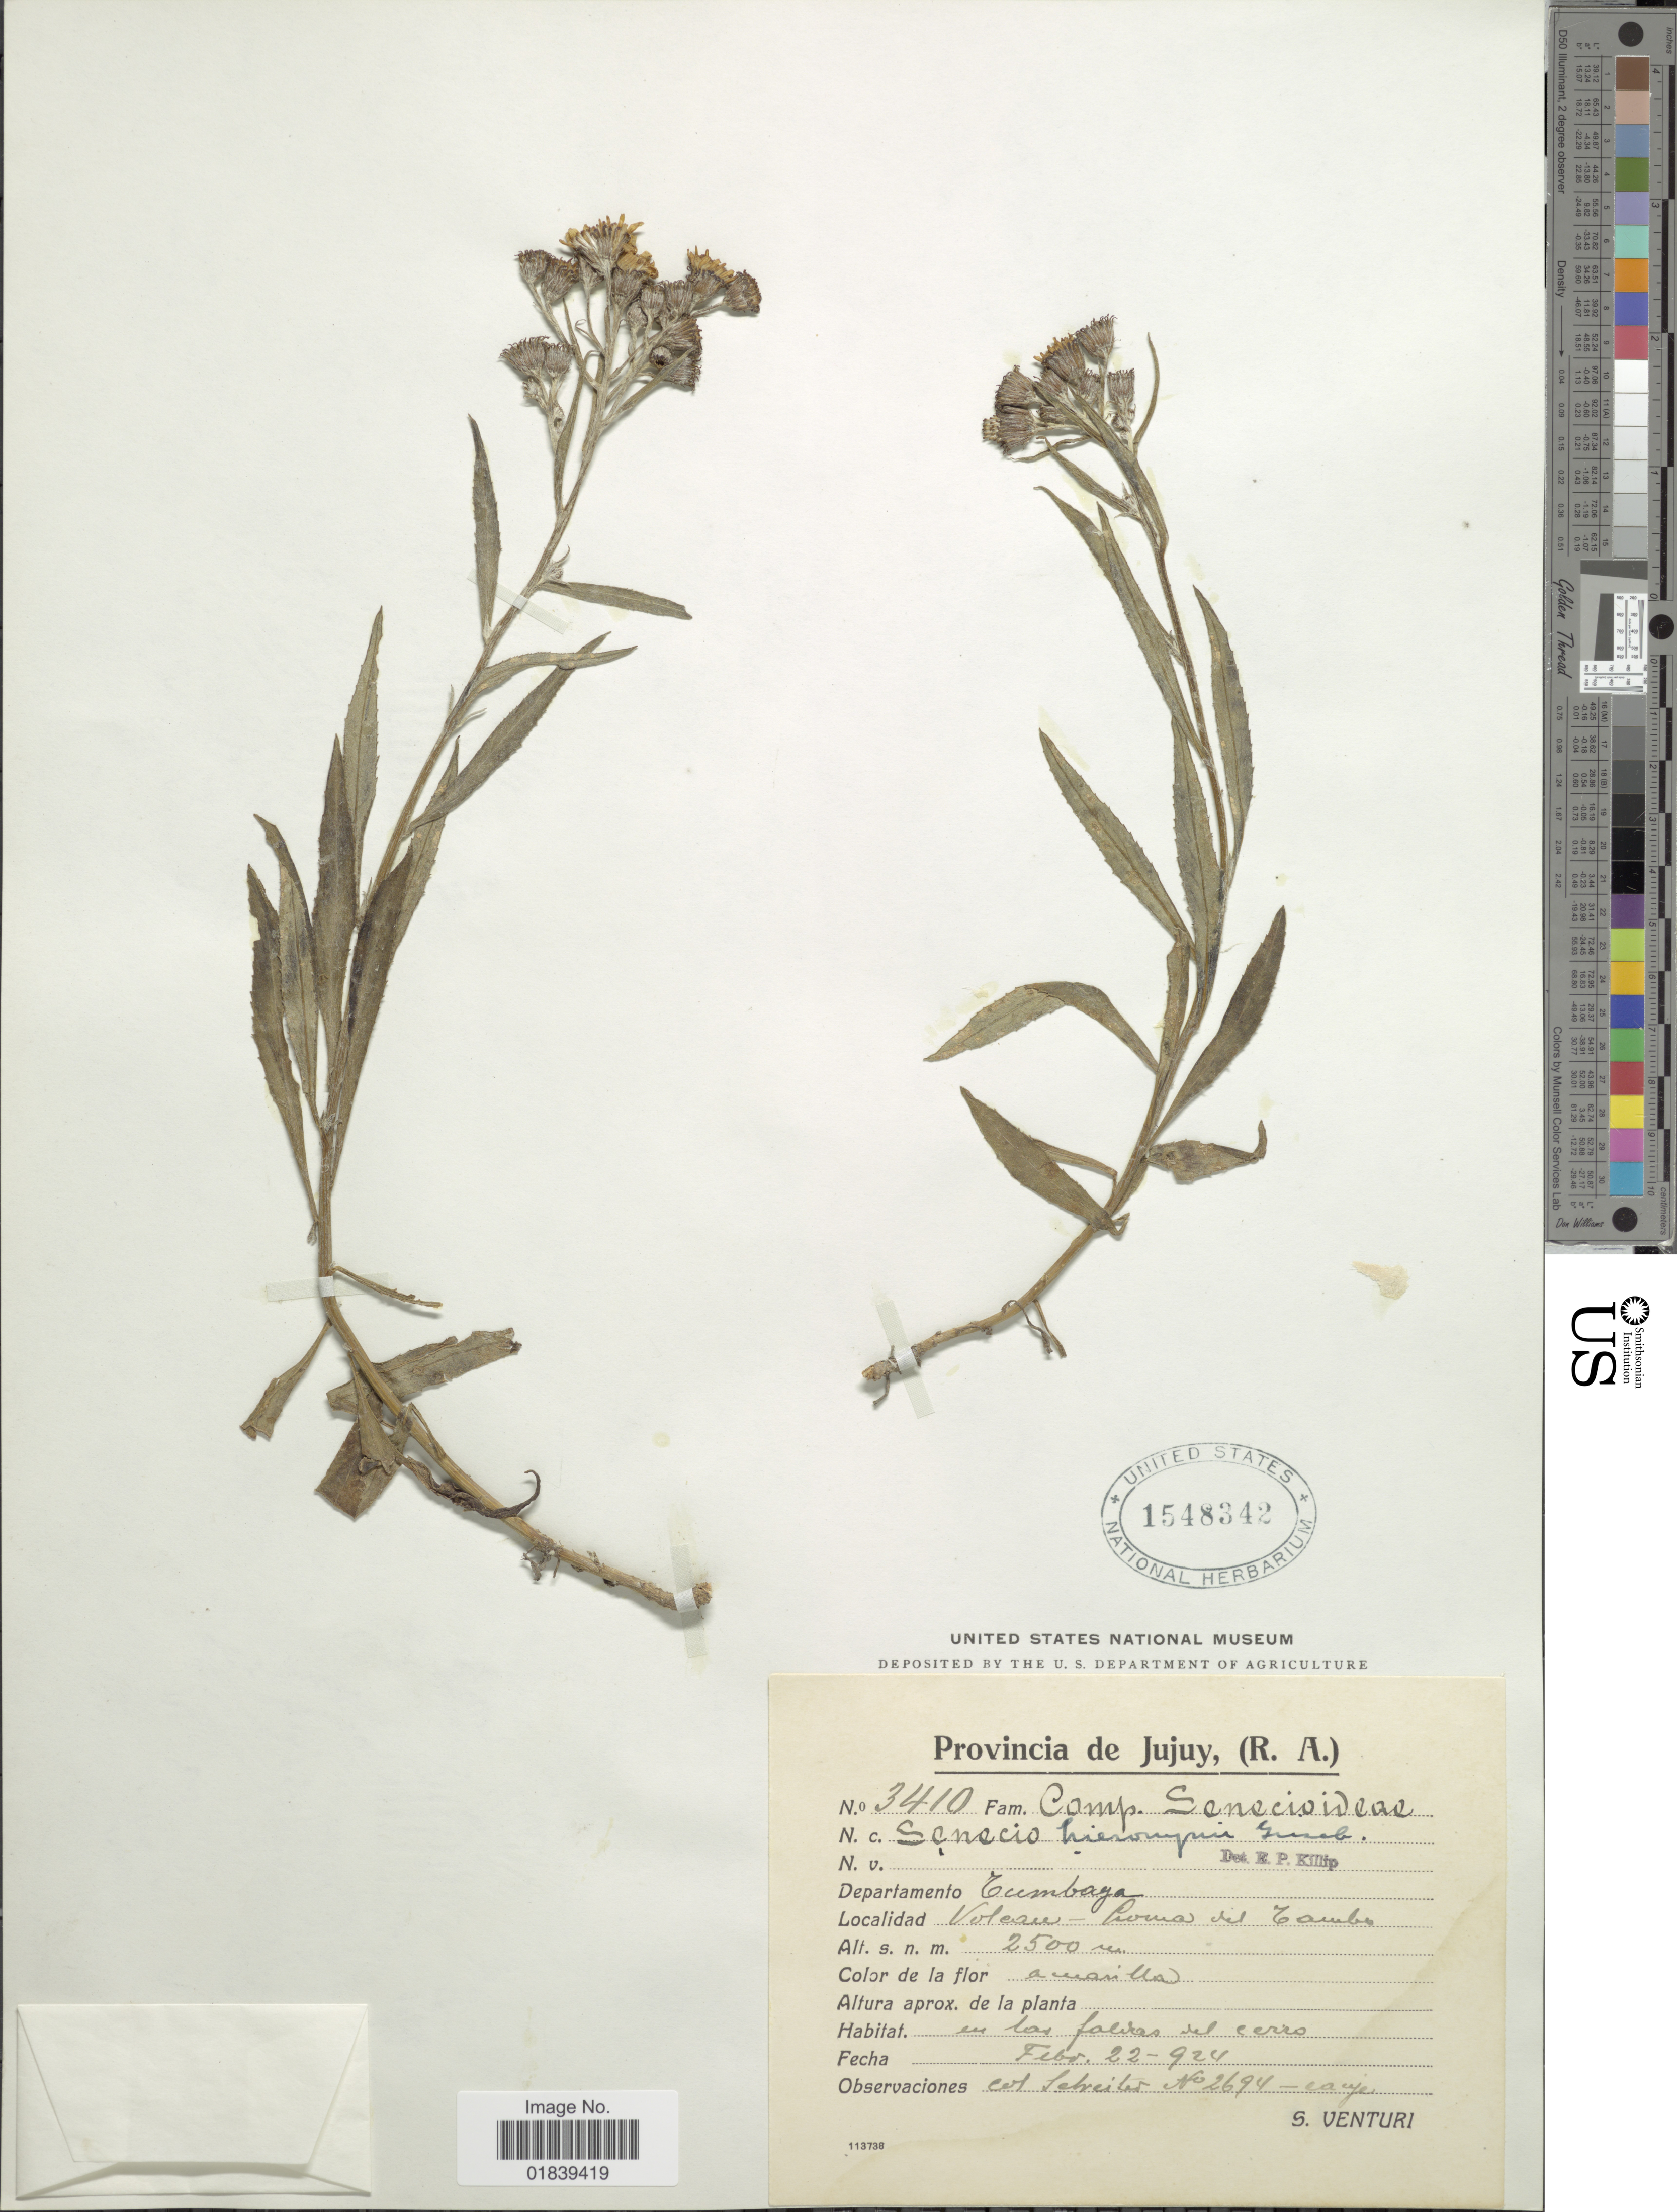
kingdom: Plantae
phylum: Tracheophyta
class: Magnoliopsida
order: Asterales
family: Asteraceae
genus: Senecio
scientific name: Senecio hieronymi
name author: Griseb.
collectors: S. Venturi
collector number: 3410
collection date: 1924-02-22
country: Argentina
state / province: Jujuy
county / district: Tumbaya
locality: Volcan-Loma del Tambo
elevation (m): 2500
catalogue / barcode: US 1548342